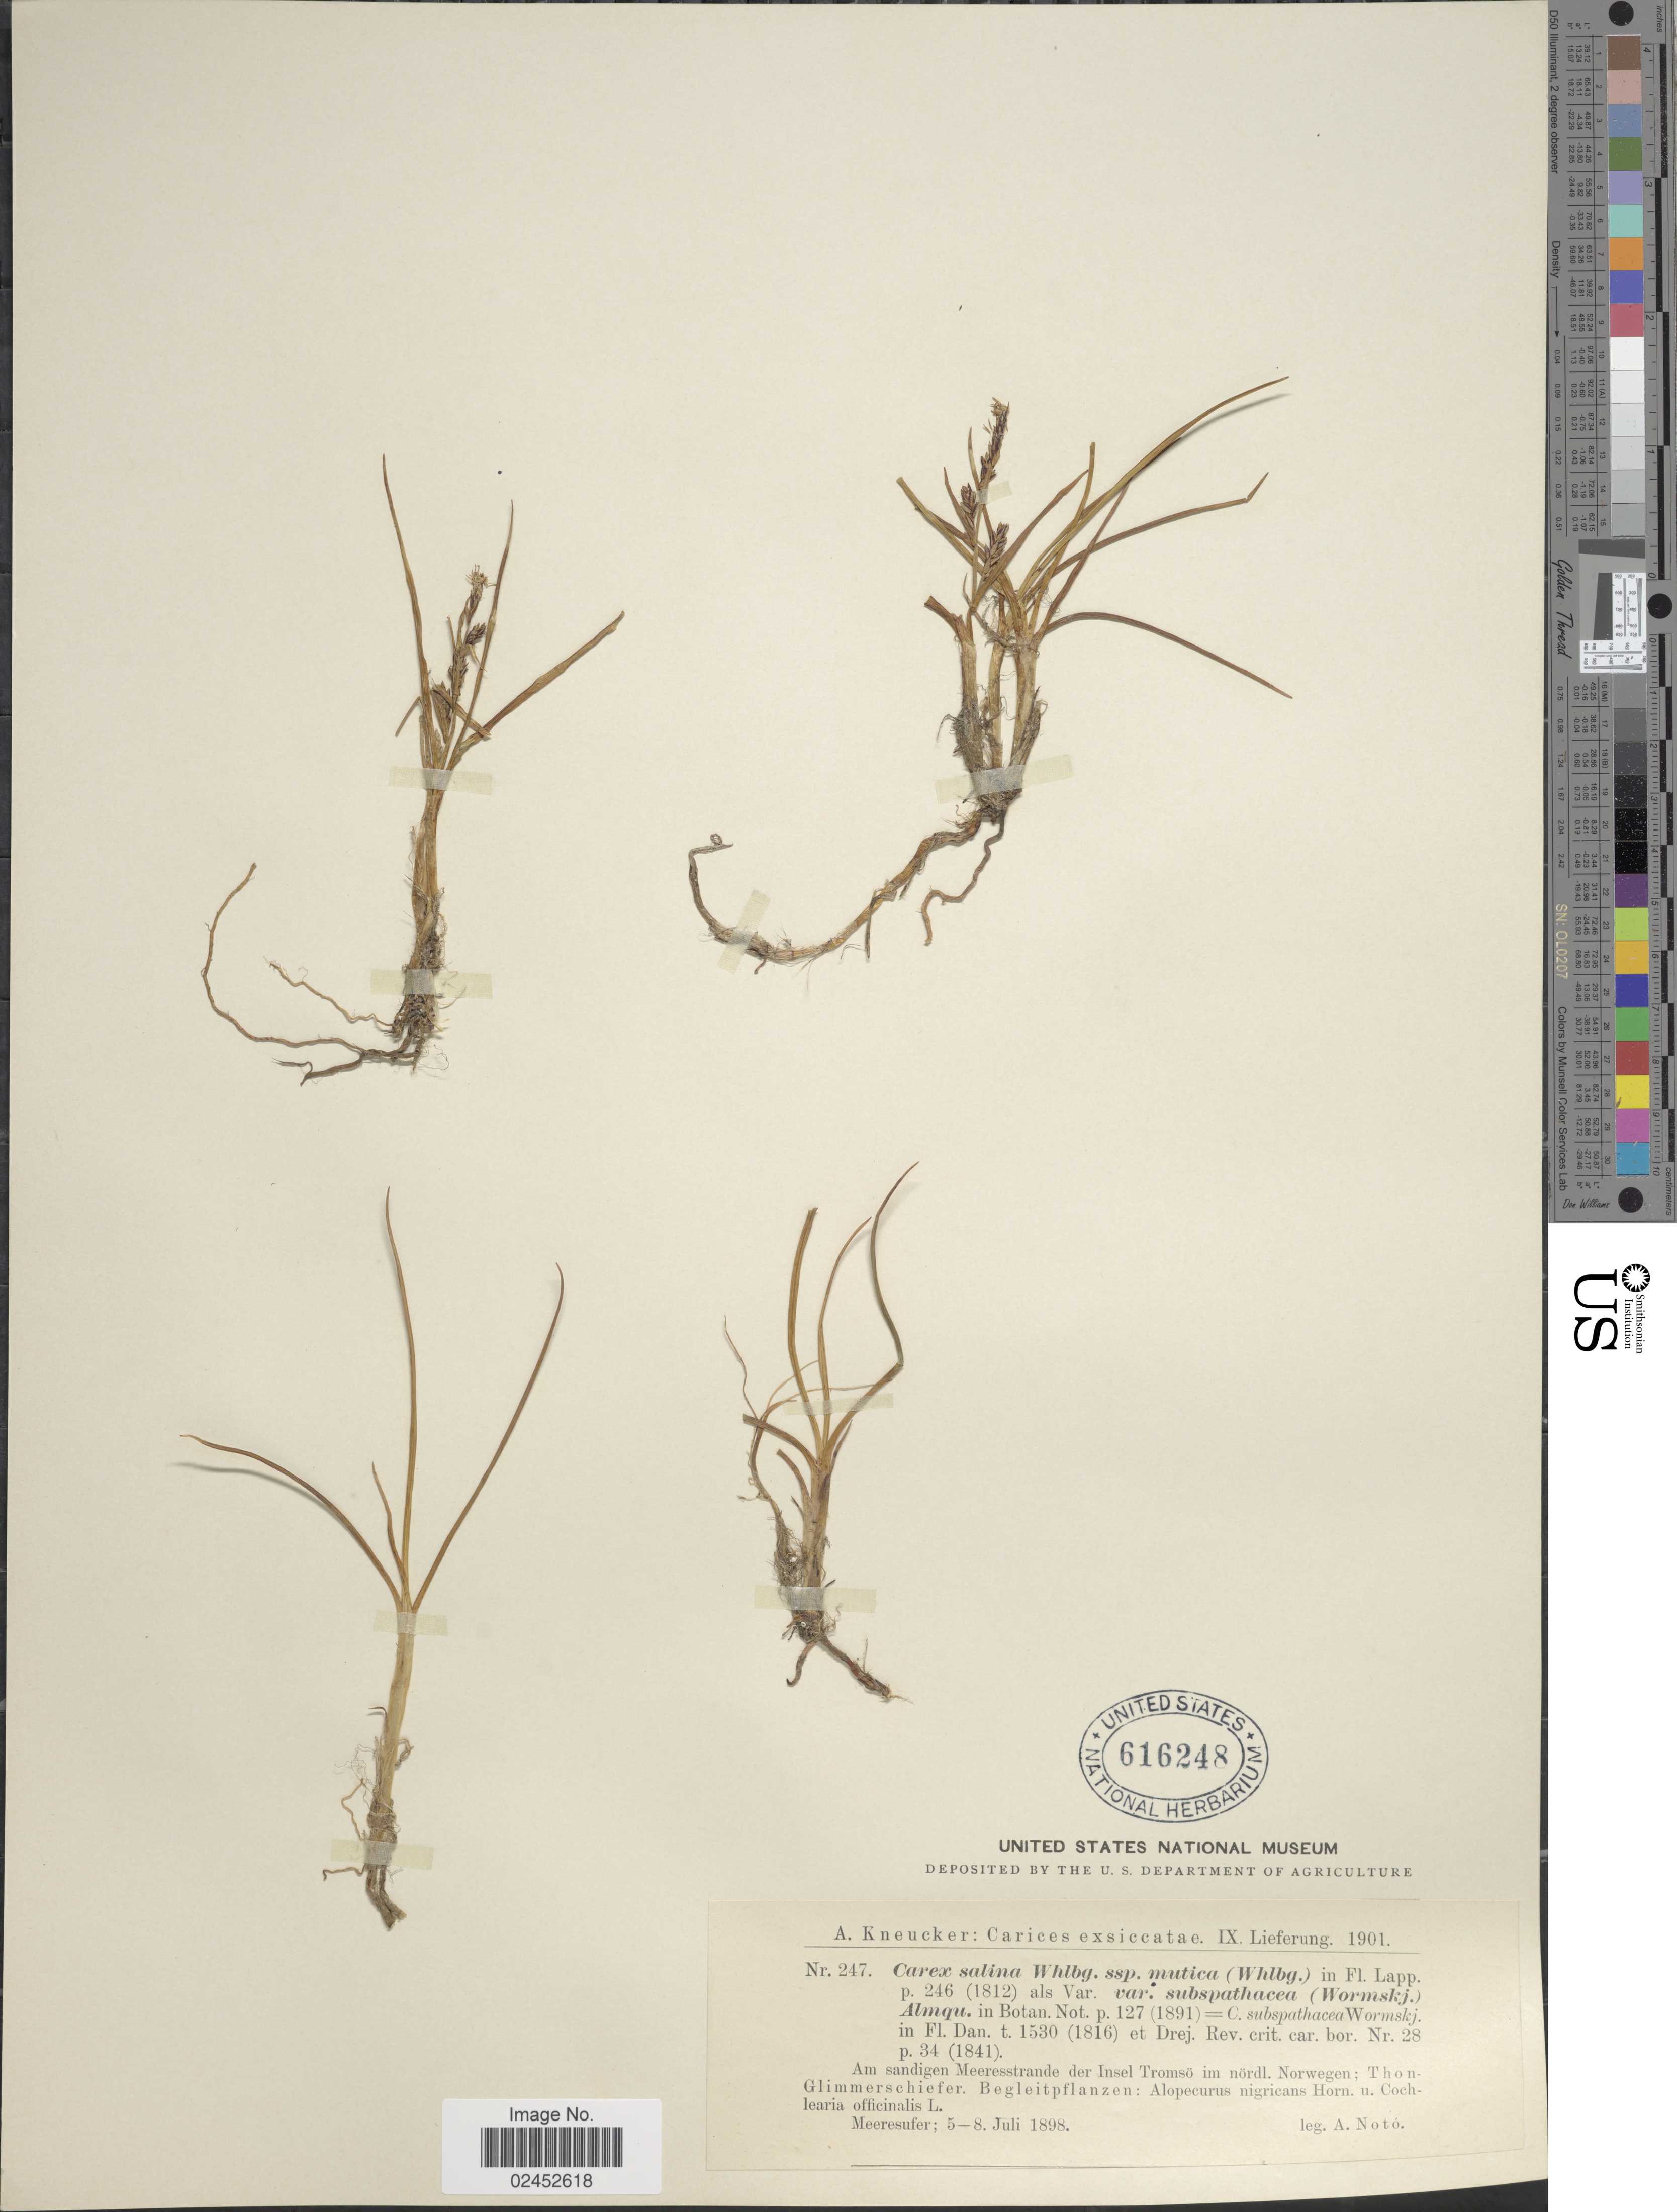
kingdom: Plantae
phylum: Tracheophyta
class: Liliopsida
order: Poales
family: Cyperaceae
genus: Carex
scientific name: Carex salina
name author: Wahlenb.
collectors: A. Noto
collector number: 247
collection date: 1898-07-05/1898-07-08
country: Norway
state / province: Troms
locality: Carices, Am sandigen Meeresstrande der Insel Tromso im nordl. Norwegen; Thon-Glimmerschiefer.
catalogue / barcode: US 616248